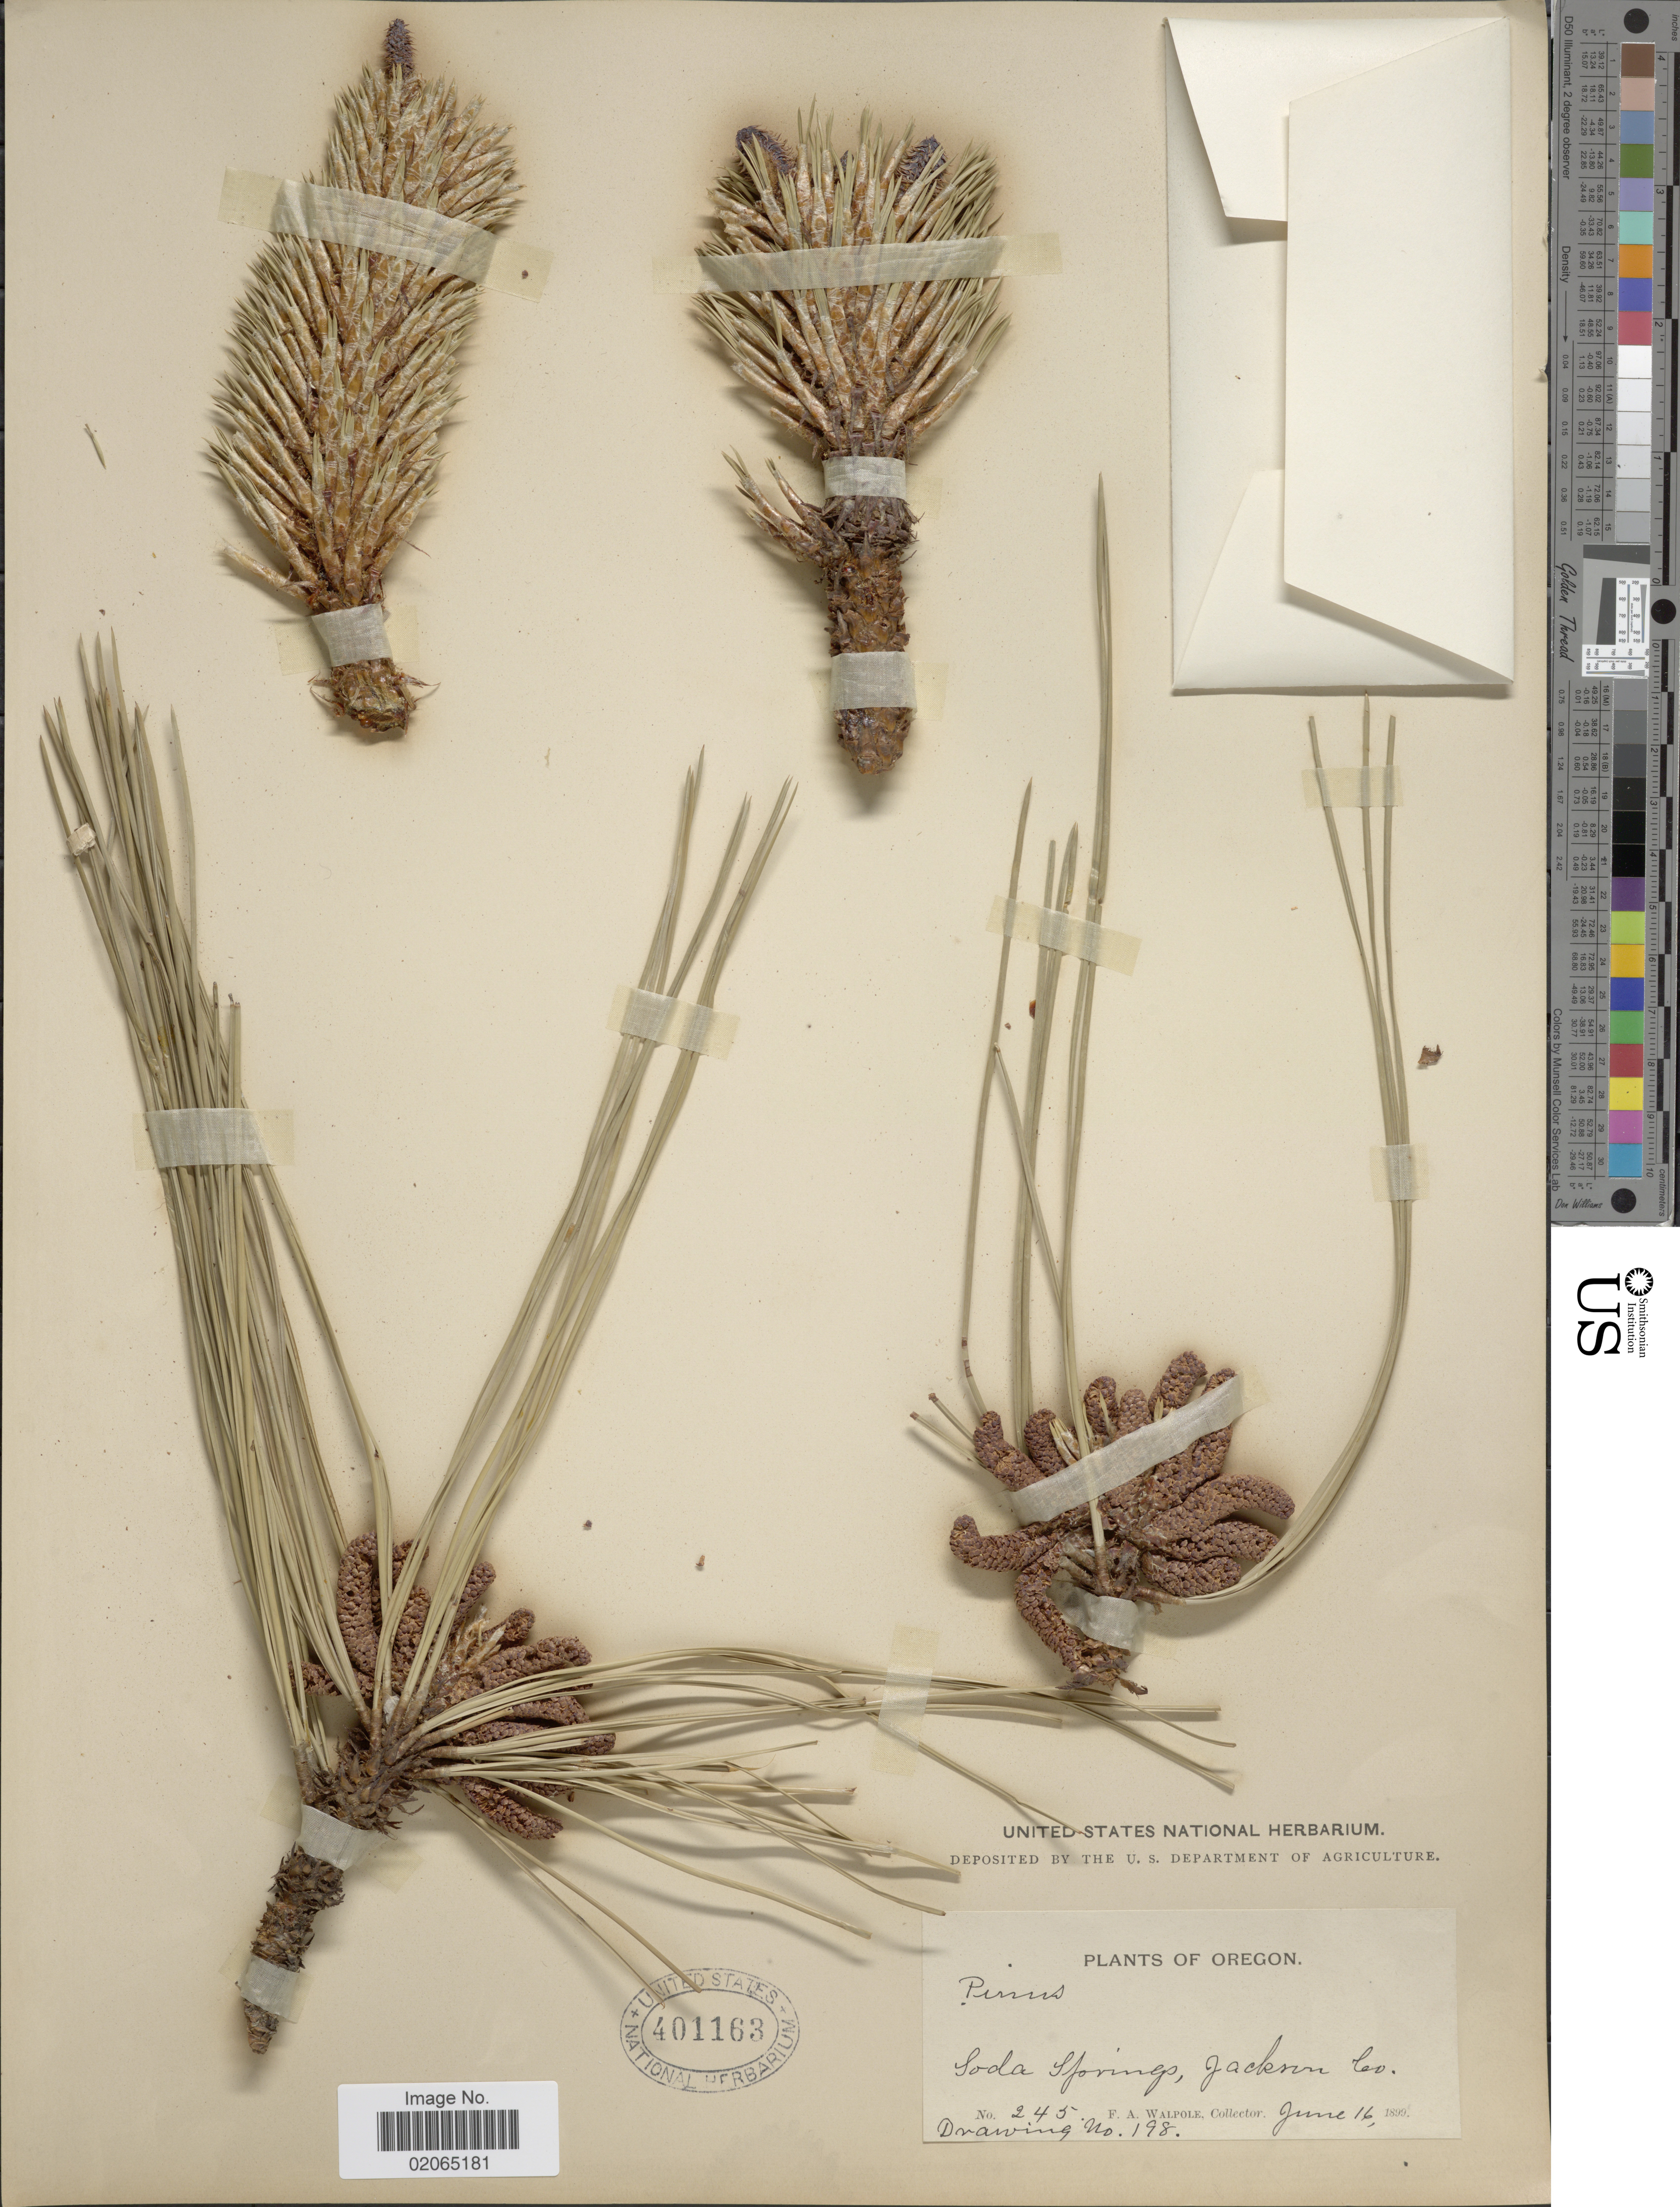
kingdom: Plantae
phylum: Tracheophyta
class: Pinopsida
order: Pinales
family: Pinaceae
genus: Pinus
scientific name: Pinus sp.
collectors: F. Walpole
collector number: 245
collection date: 1899-06-16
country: United States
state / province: Oregon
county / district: Jackson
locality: Soda Springs , Jackson Co.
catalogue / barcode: US 401163